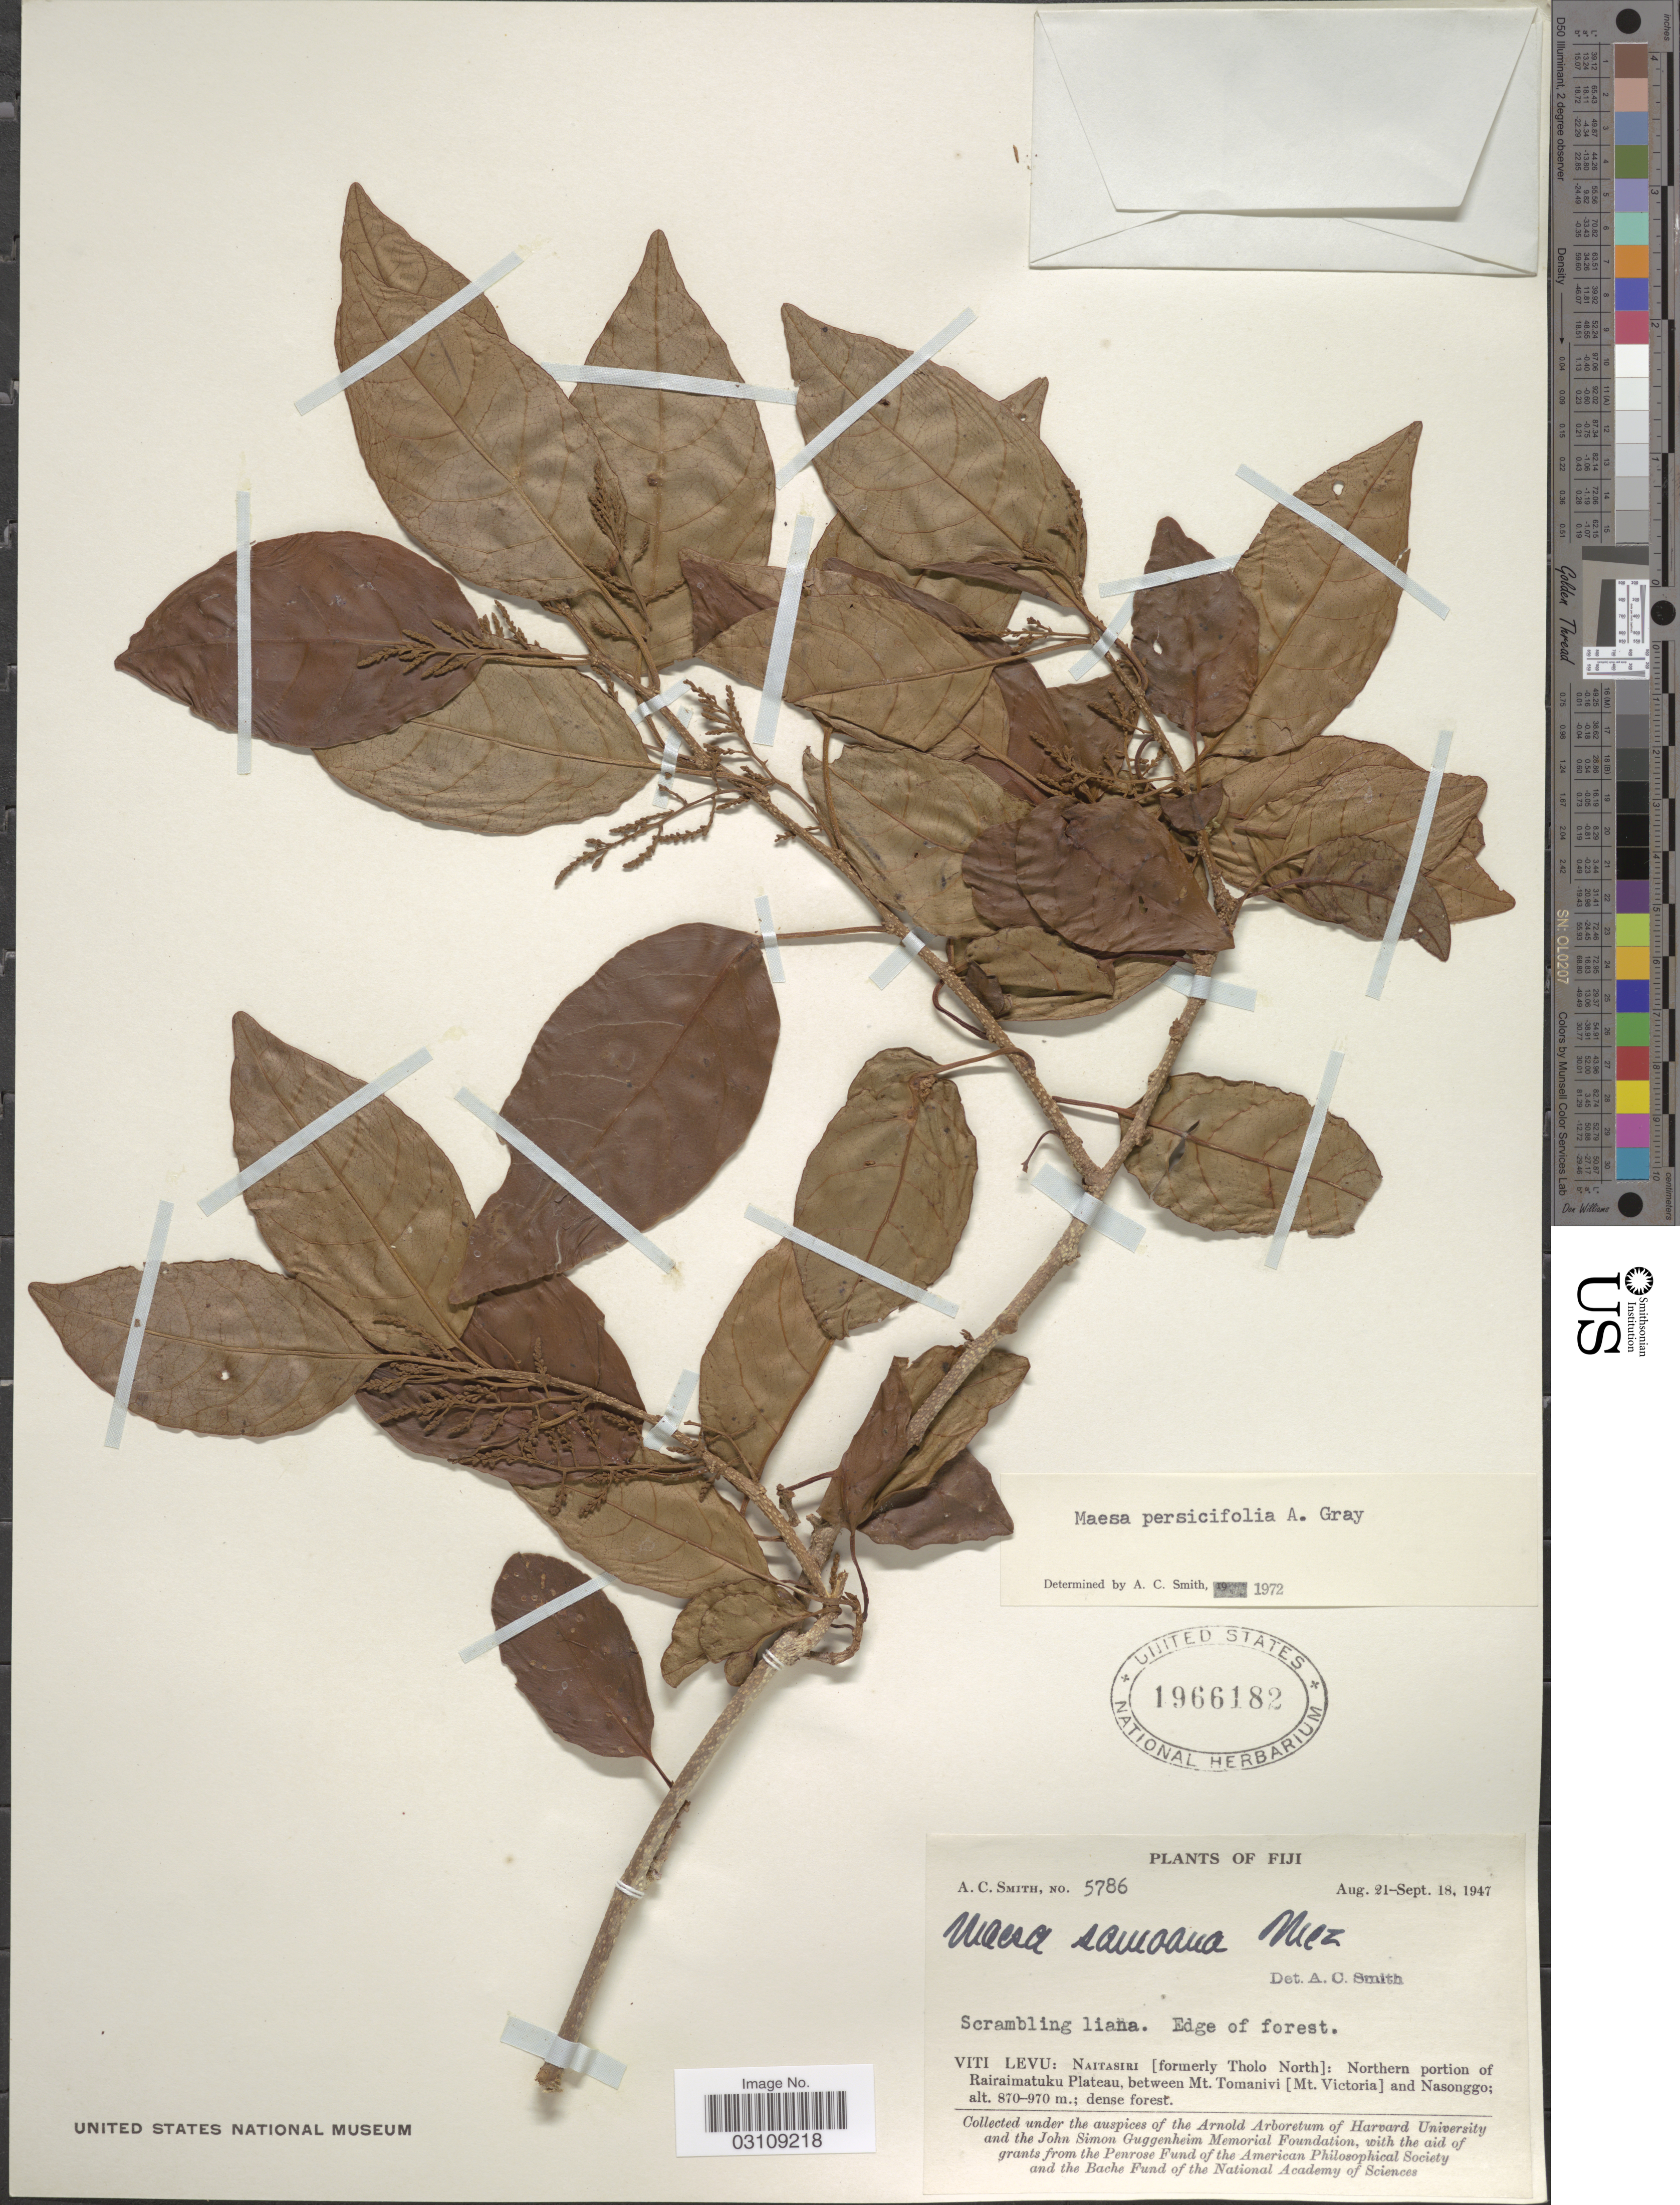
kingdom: Plantae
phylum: Tracheophyta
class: Magnoliopsida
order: Ericales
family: Primulaceae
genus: Maesa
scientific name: Maesa persicaefolia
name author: A. Gray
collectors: A. C. Smith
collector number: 5786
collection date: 1947-08-21/1947-09-18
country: Fiji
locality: Viti Levu: Naitasiri [formerly Tholo North]: Northern portion of Rairaimatuku Plateau, between Mt. Tomanivi [Mt. Victoria] and Nasonggo.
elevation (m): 870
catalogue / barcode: US 1966182